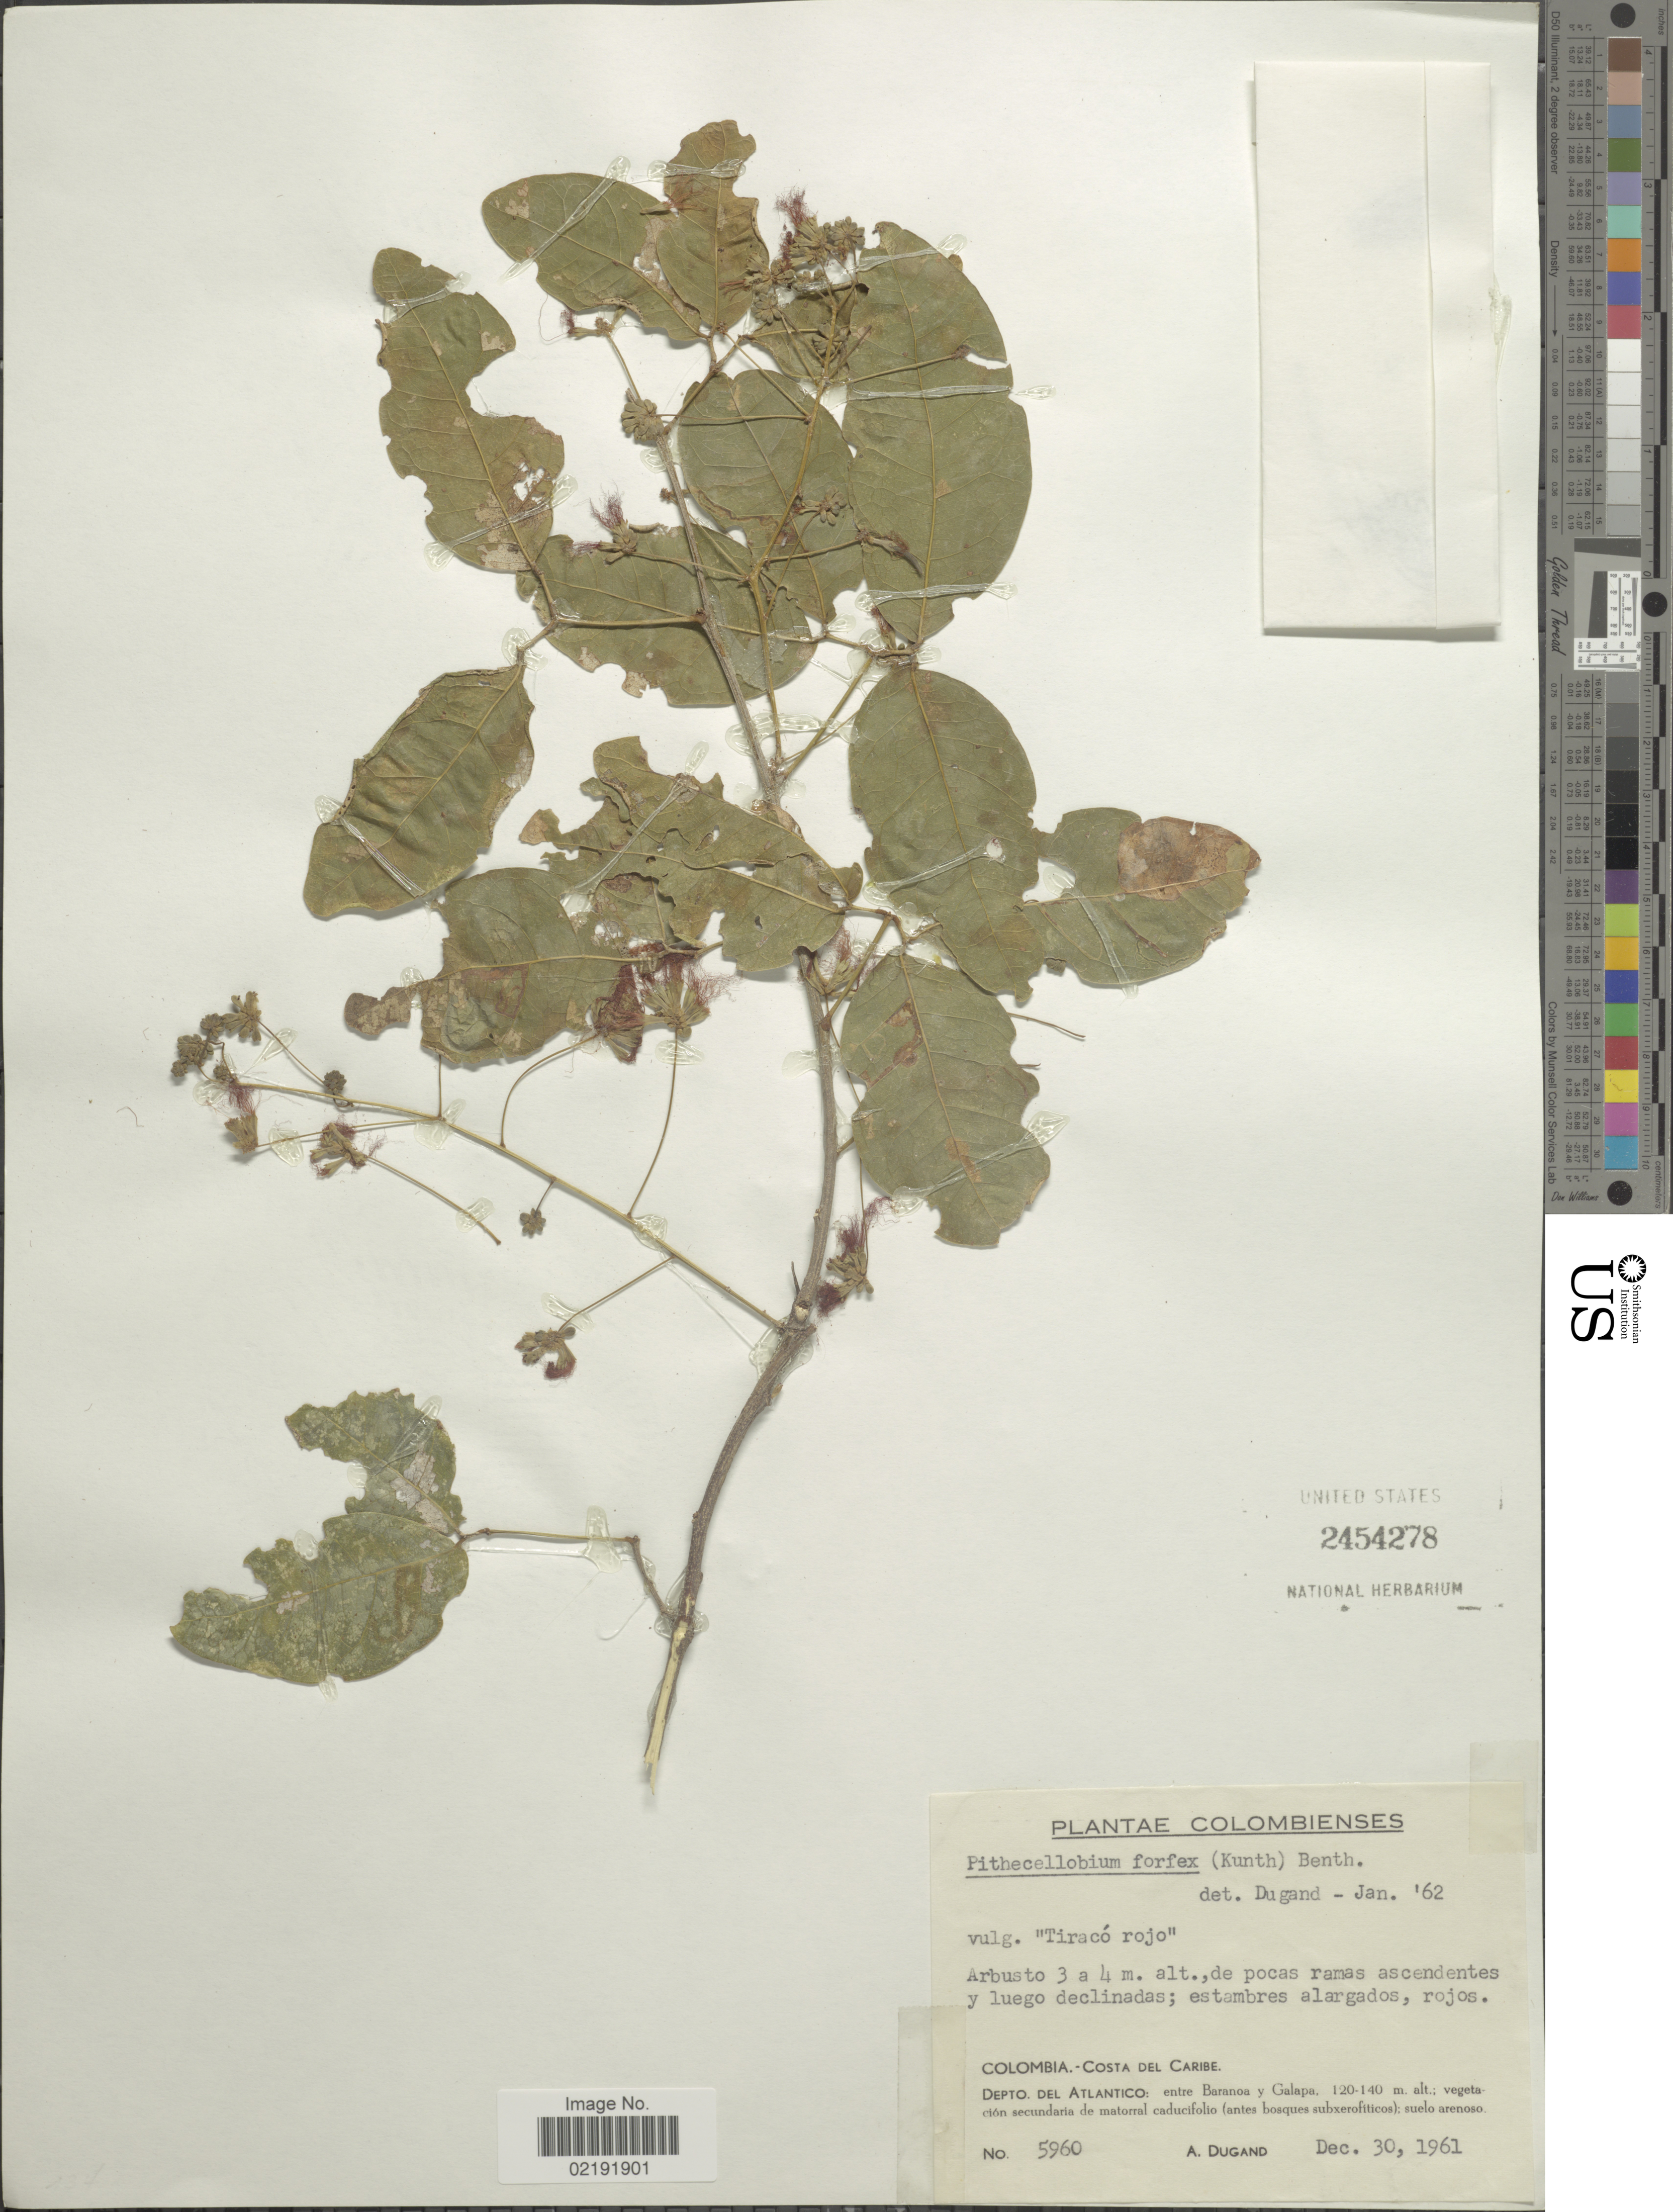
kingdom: Plantae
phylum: Tracheophyta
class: Magnoliopsida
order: Fabales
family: Fabaceae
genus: Pithecellobium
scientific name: Pithecellobium roseum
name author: (Vahl) Barneby & J.W. Grimes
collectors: A. Dugand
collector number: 5960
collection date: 1961-12-30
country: Colombia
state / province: Atlántico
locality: Colombia.- Costa del Caribe. Depto. del Atlantico: entre Baraboa y Galapa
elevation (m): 120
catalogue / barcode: US 2454278